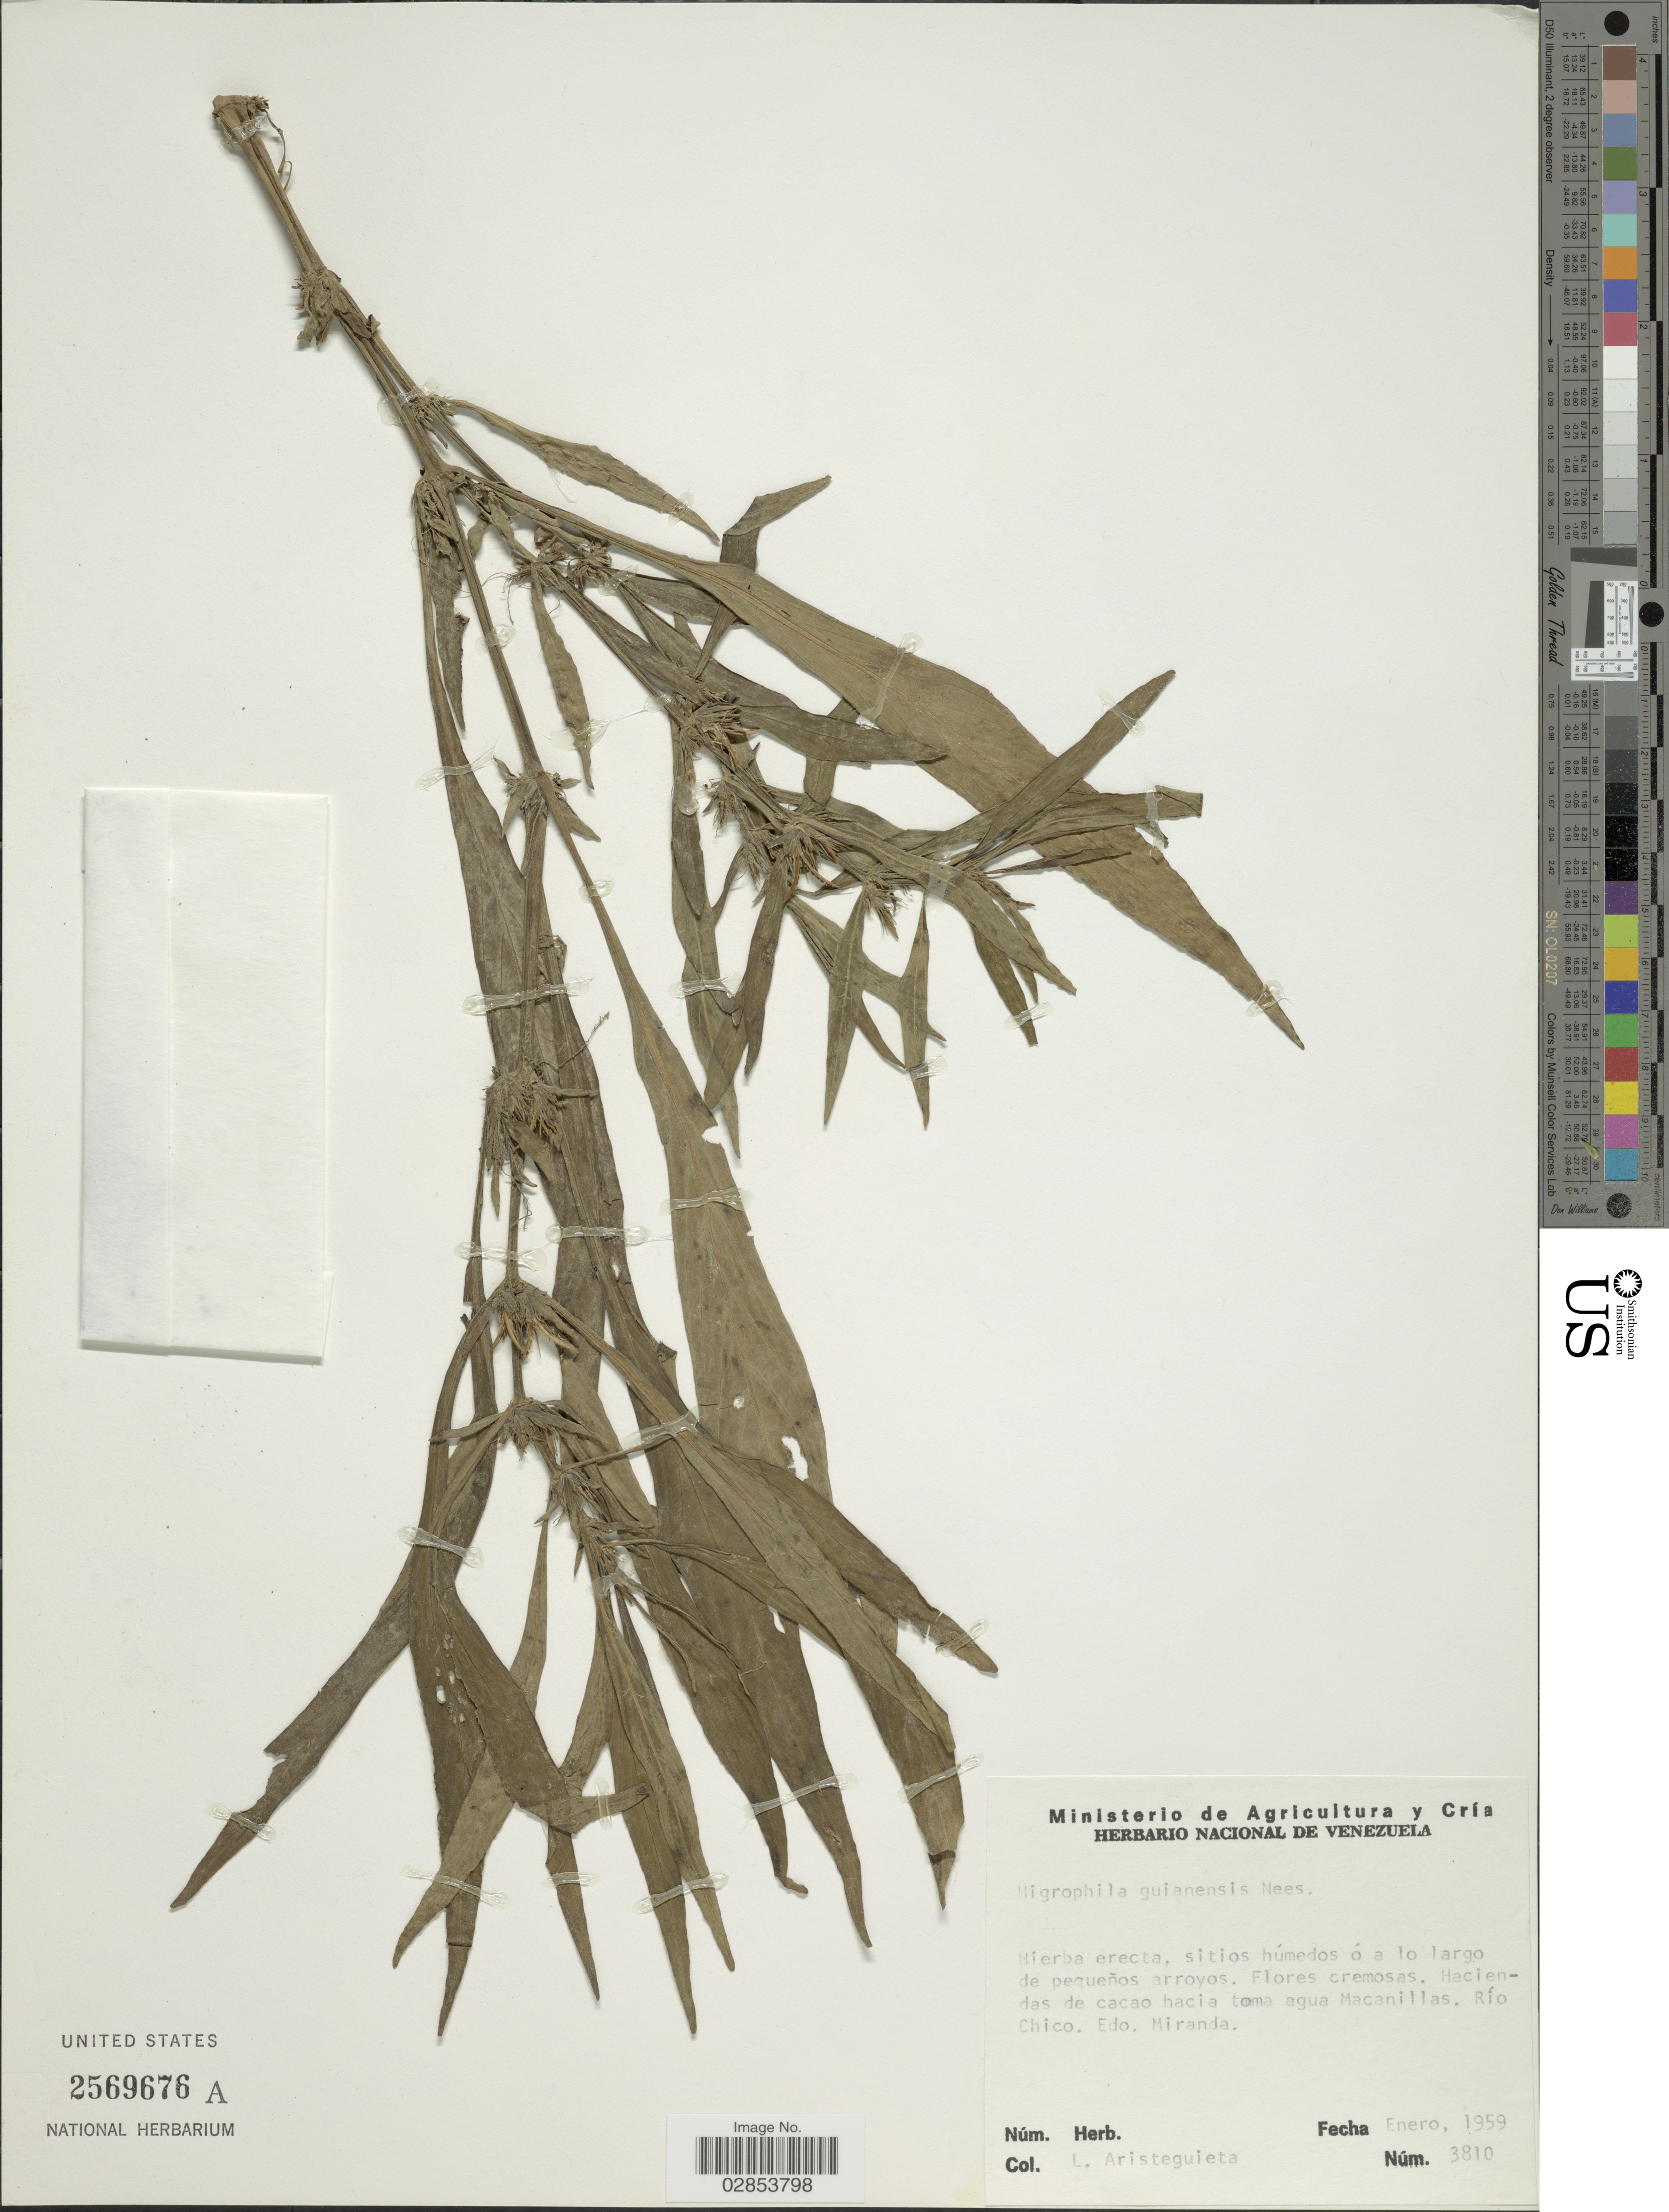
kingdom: Plantae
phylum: Tracheophyta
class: Magnoliopsida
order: Lamiales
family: Acanthaceae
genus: Hygrophila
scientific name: Hygrophila costata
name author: Nees & T. Nees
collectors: L. Aristeguieta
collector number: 3810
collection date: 1959-01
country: Venezuela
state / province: Miranda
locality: Hacienda de cacao hacia toma agua Macanillas. Río Chico.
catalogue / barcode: US 2569676A